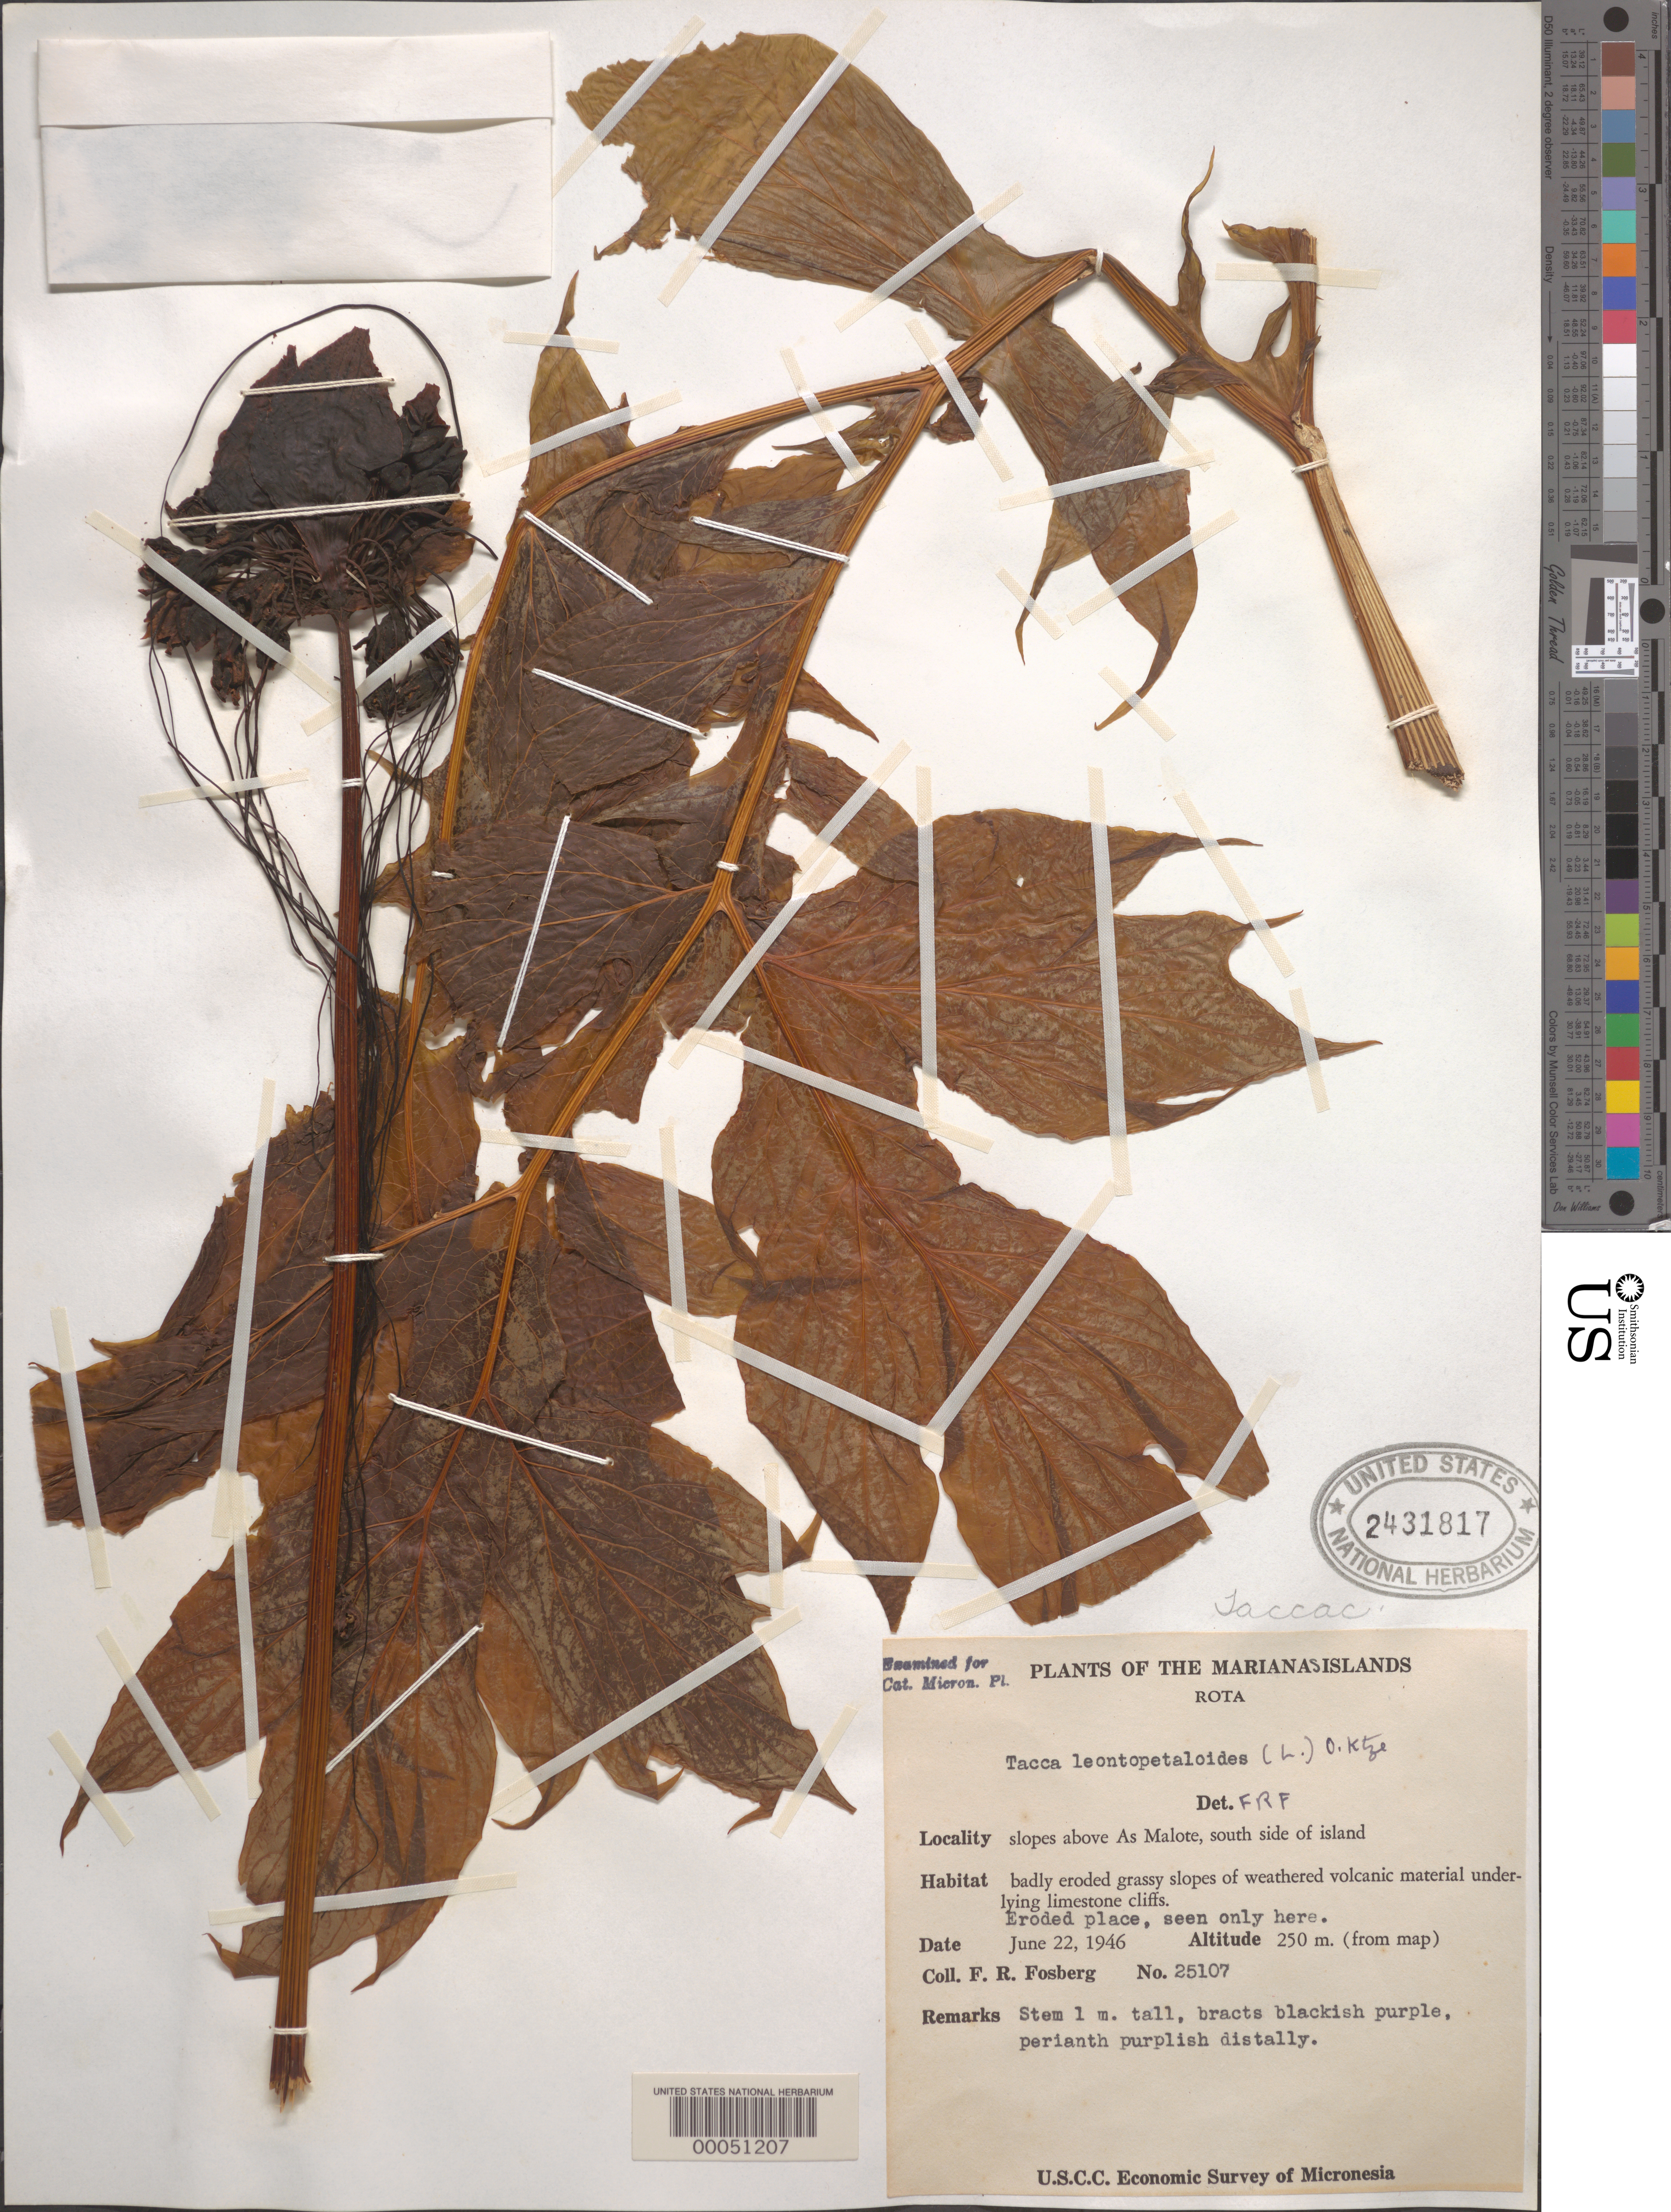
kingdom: Plantae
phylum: Tracheophyta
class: Liliopsida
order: Dioscoreales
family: Dioscoreaceae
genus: Tacca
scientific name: Tacca leontopetaloides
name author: (L.) Kuntze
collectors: F. R. Fosberg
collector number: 25107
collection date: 1946-06-22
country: Northern Mariana Islands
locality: Rota. Slopes above As Malote, south side of island.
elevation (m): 250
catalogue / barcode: US 2431817